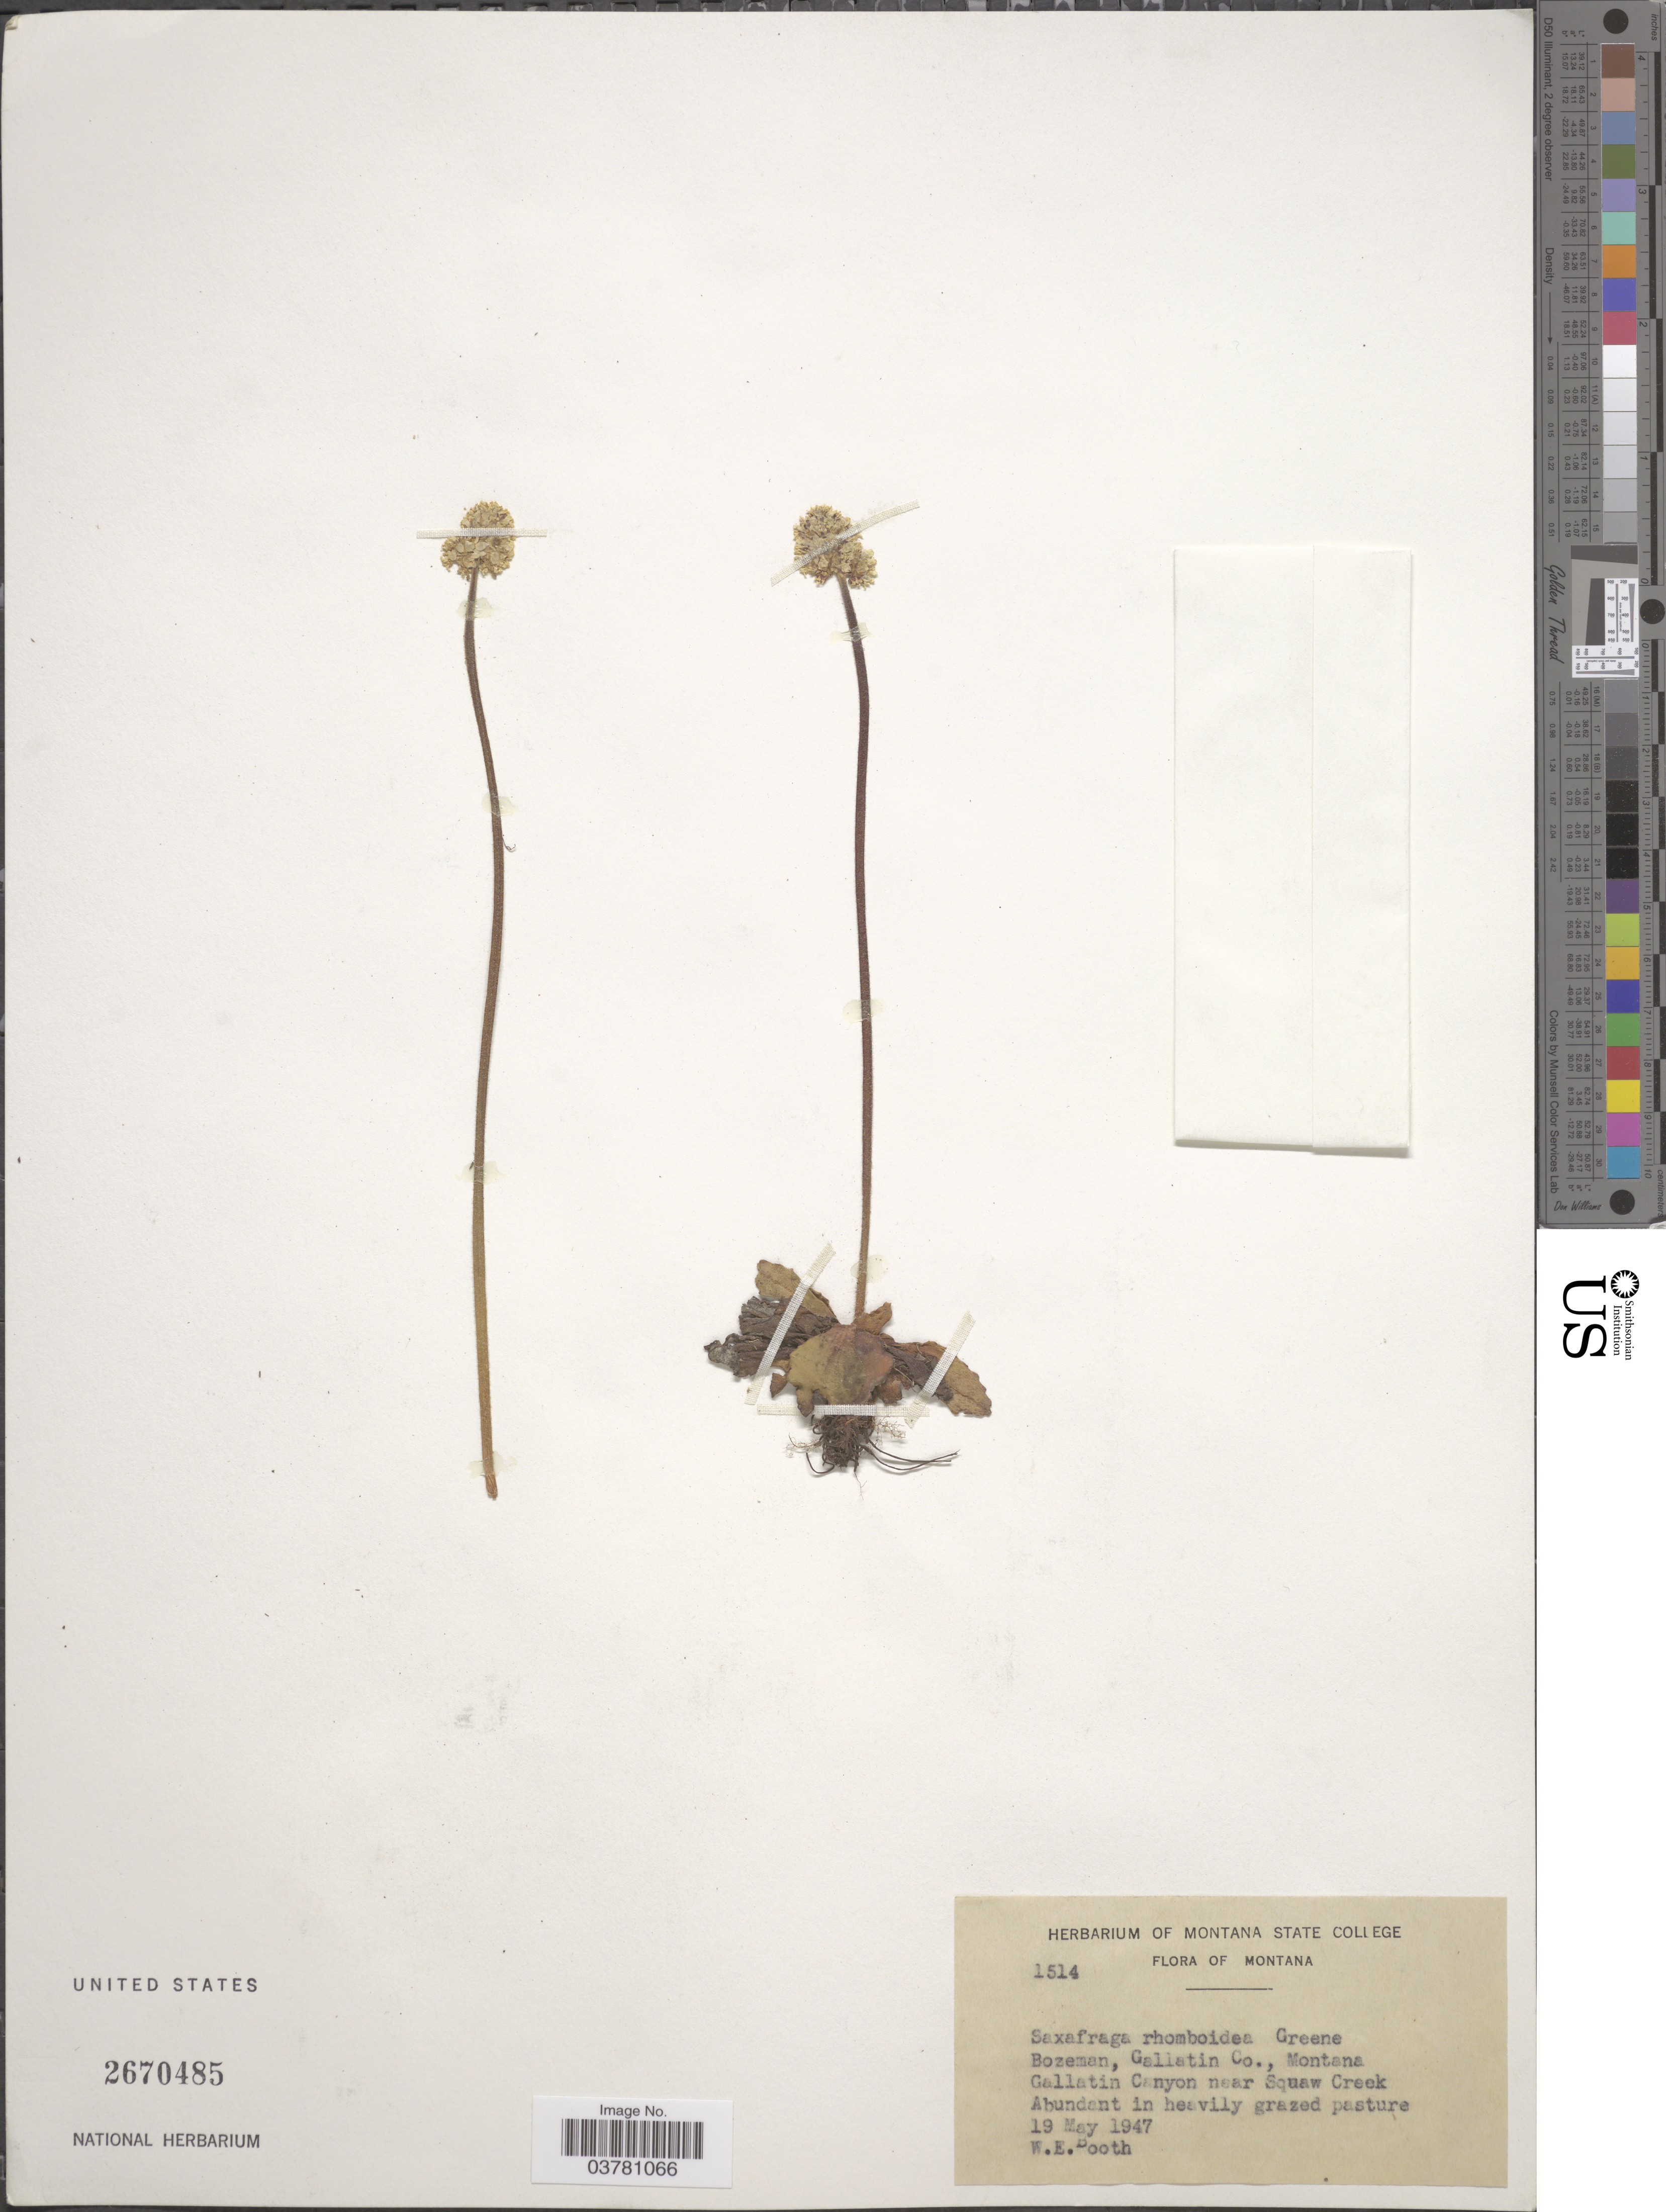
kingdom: Plantae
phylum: Tracheophyta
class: Magnoliopsida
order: Saxifragales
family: Saxifragaceae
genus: Micranthes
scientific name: Micranthes rhomboidea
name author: (Greene) Small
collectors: W. Booth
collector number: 1514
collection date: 1947-05-19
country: United States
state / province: Montana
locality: Bozeman [unsure placement], Gallatin Co. Gallatin Canyon near Squaw Creek.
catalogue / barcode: US 2670485